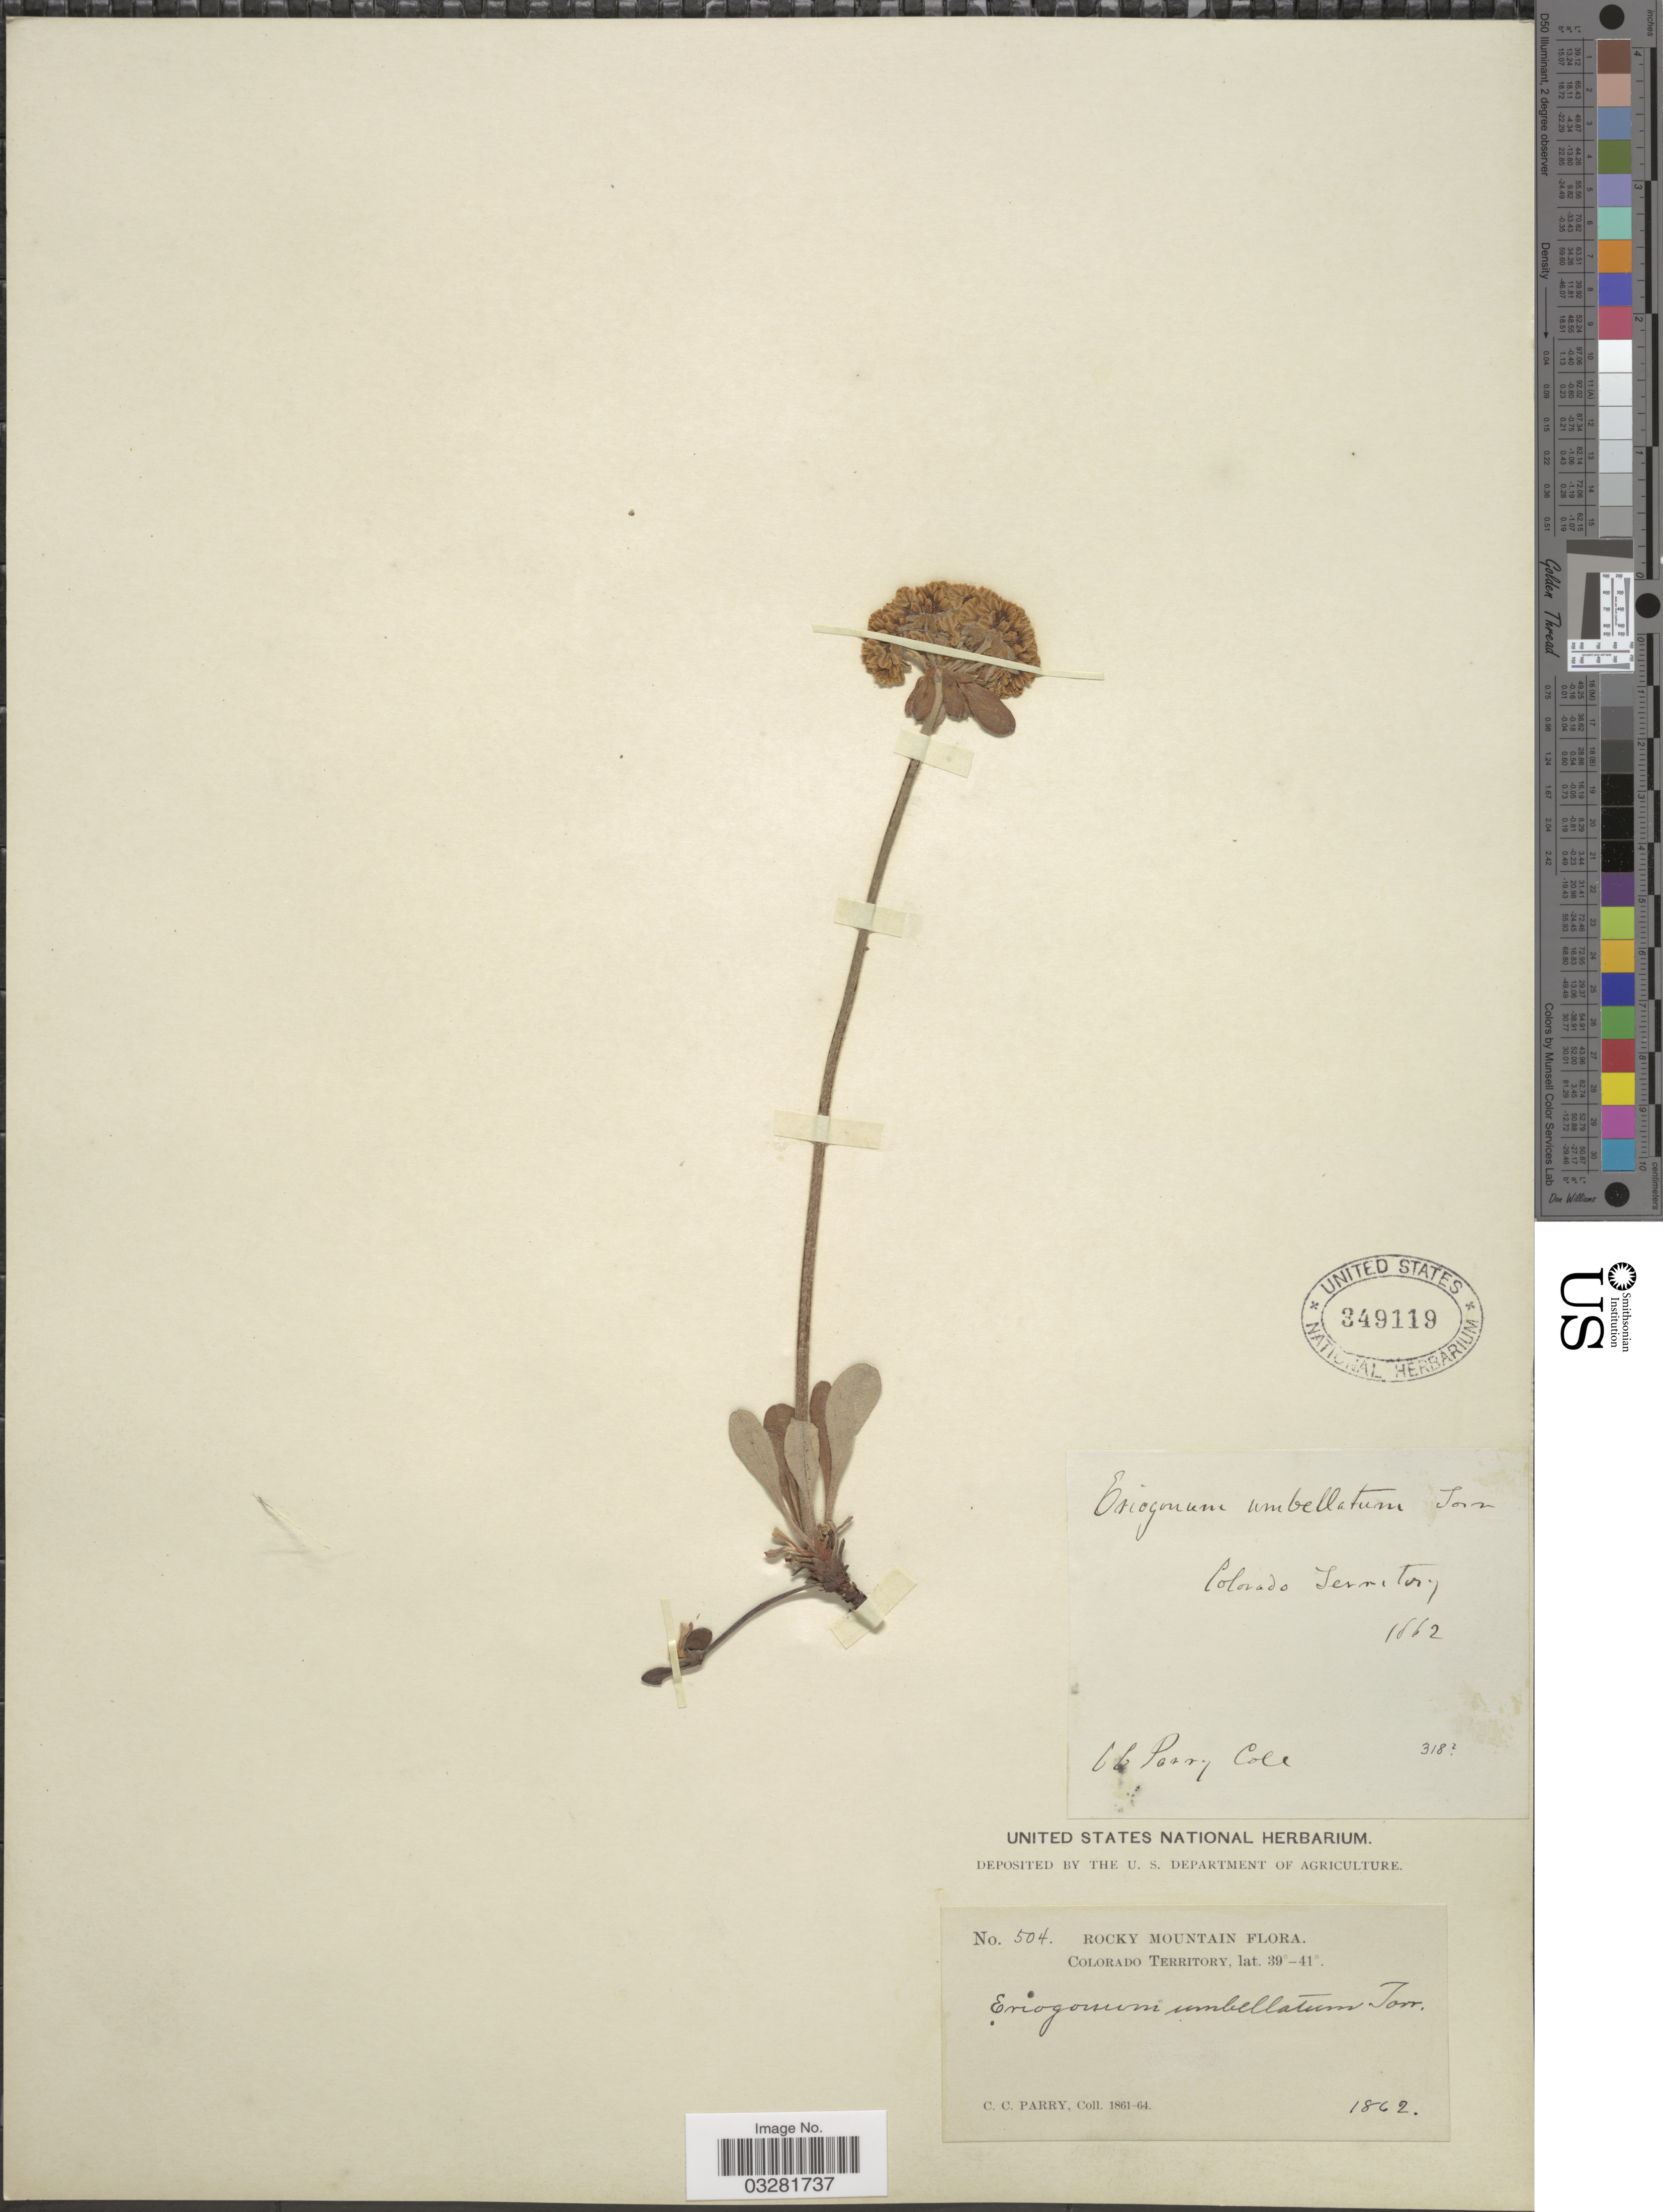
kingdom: Plantae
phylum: Tracheophyta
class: Magnoliopsida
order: Caryophyllales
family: Polygonaceae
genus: Eriogonum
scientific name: Eriogonum umbellatum var. subalpinum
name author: M.E. Jones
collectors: C. C. Parry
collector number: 504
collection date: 1862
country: United States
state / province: Colorado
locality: Rocky Mountain. Colorado Territory.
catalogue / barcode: US 349119